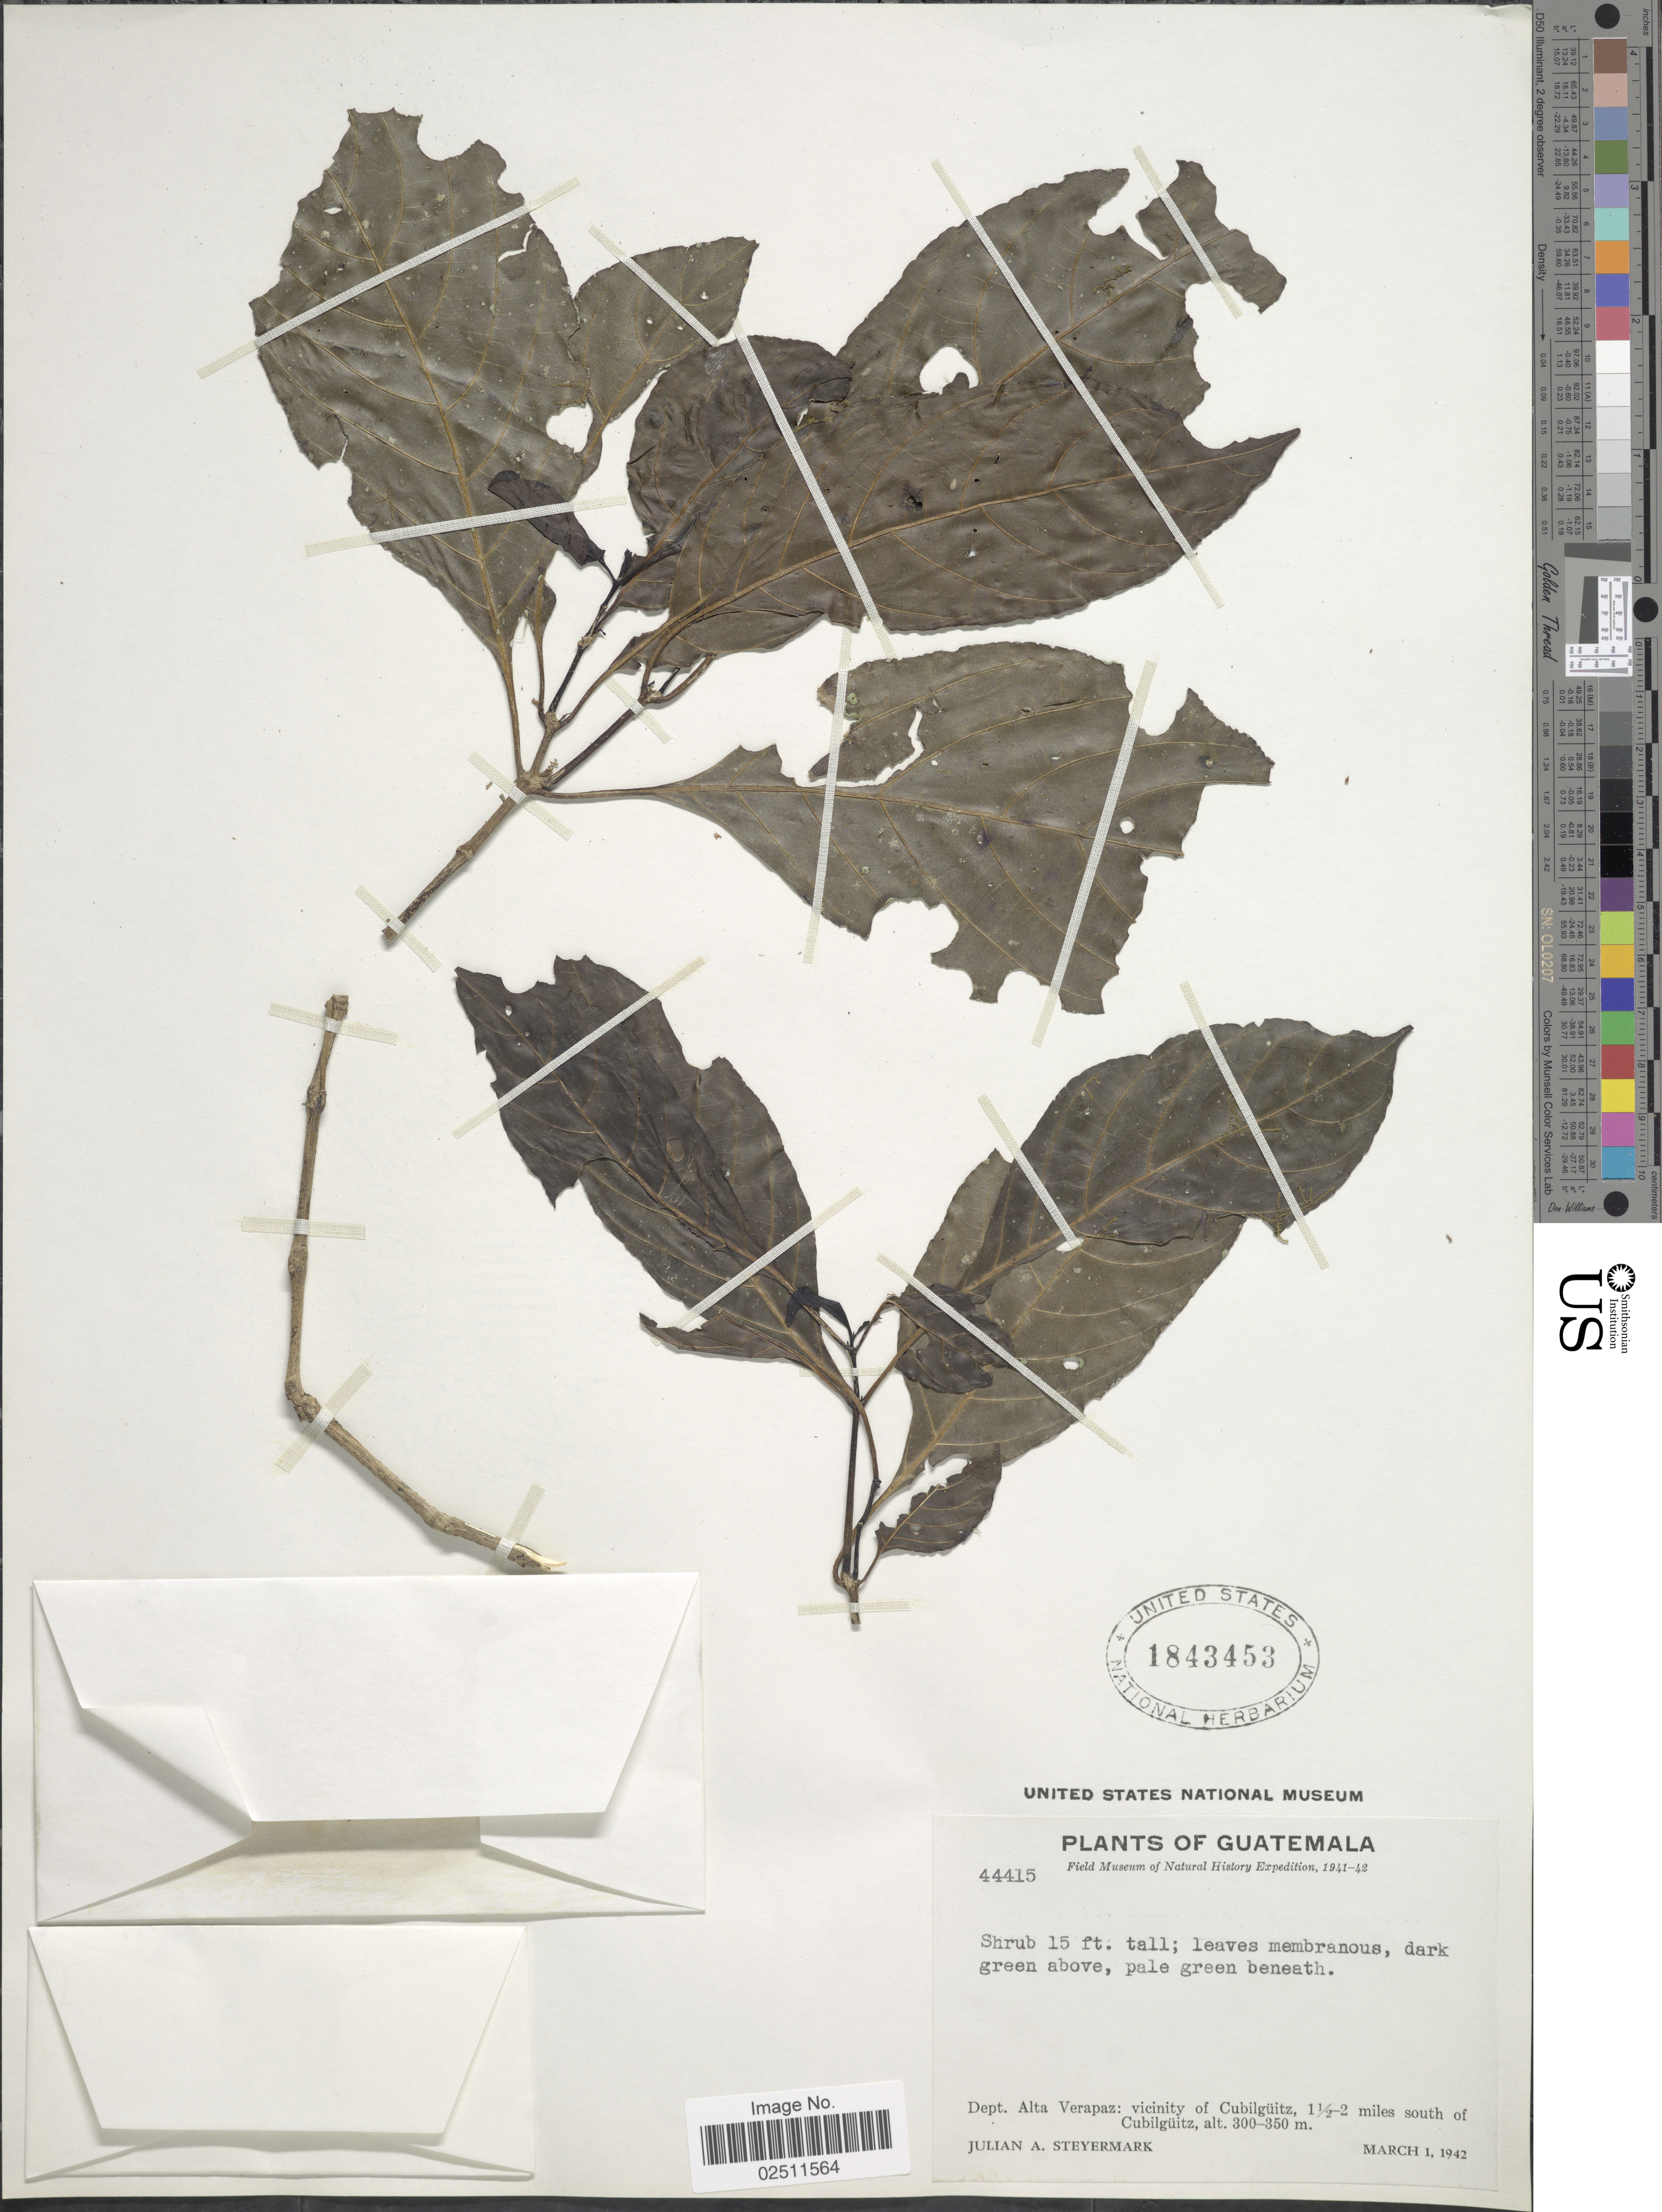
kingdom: Plantae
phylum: Tracheophyta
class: Magnoliopsida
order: Gentianales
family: Rubiaceae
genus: Psychotria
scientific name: Psychotria sp.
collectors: J. Steyermark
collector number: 44415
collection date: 1942-03-01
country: Guatemala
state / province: Alta Verapaz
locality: Dept. Alta Verapaz: vicinity of Cubilquitz, 1½ - 2 miles south of Cubilguitz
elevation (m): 300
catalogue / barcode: US 1843453